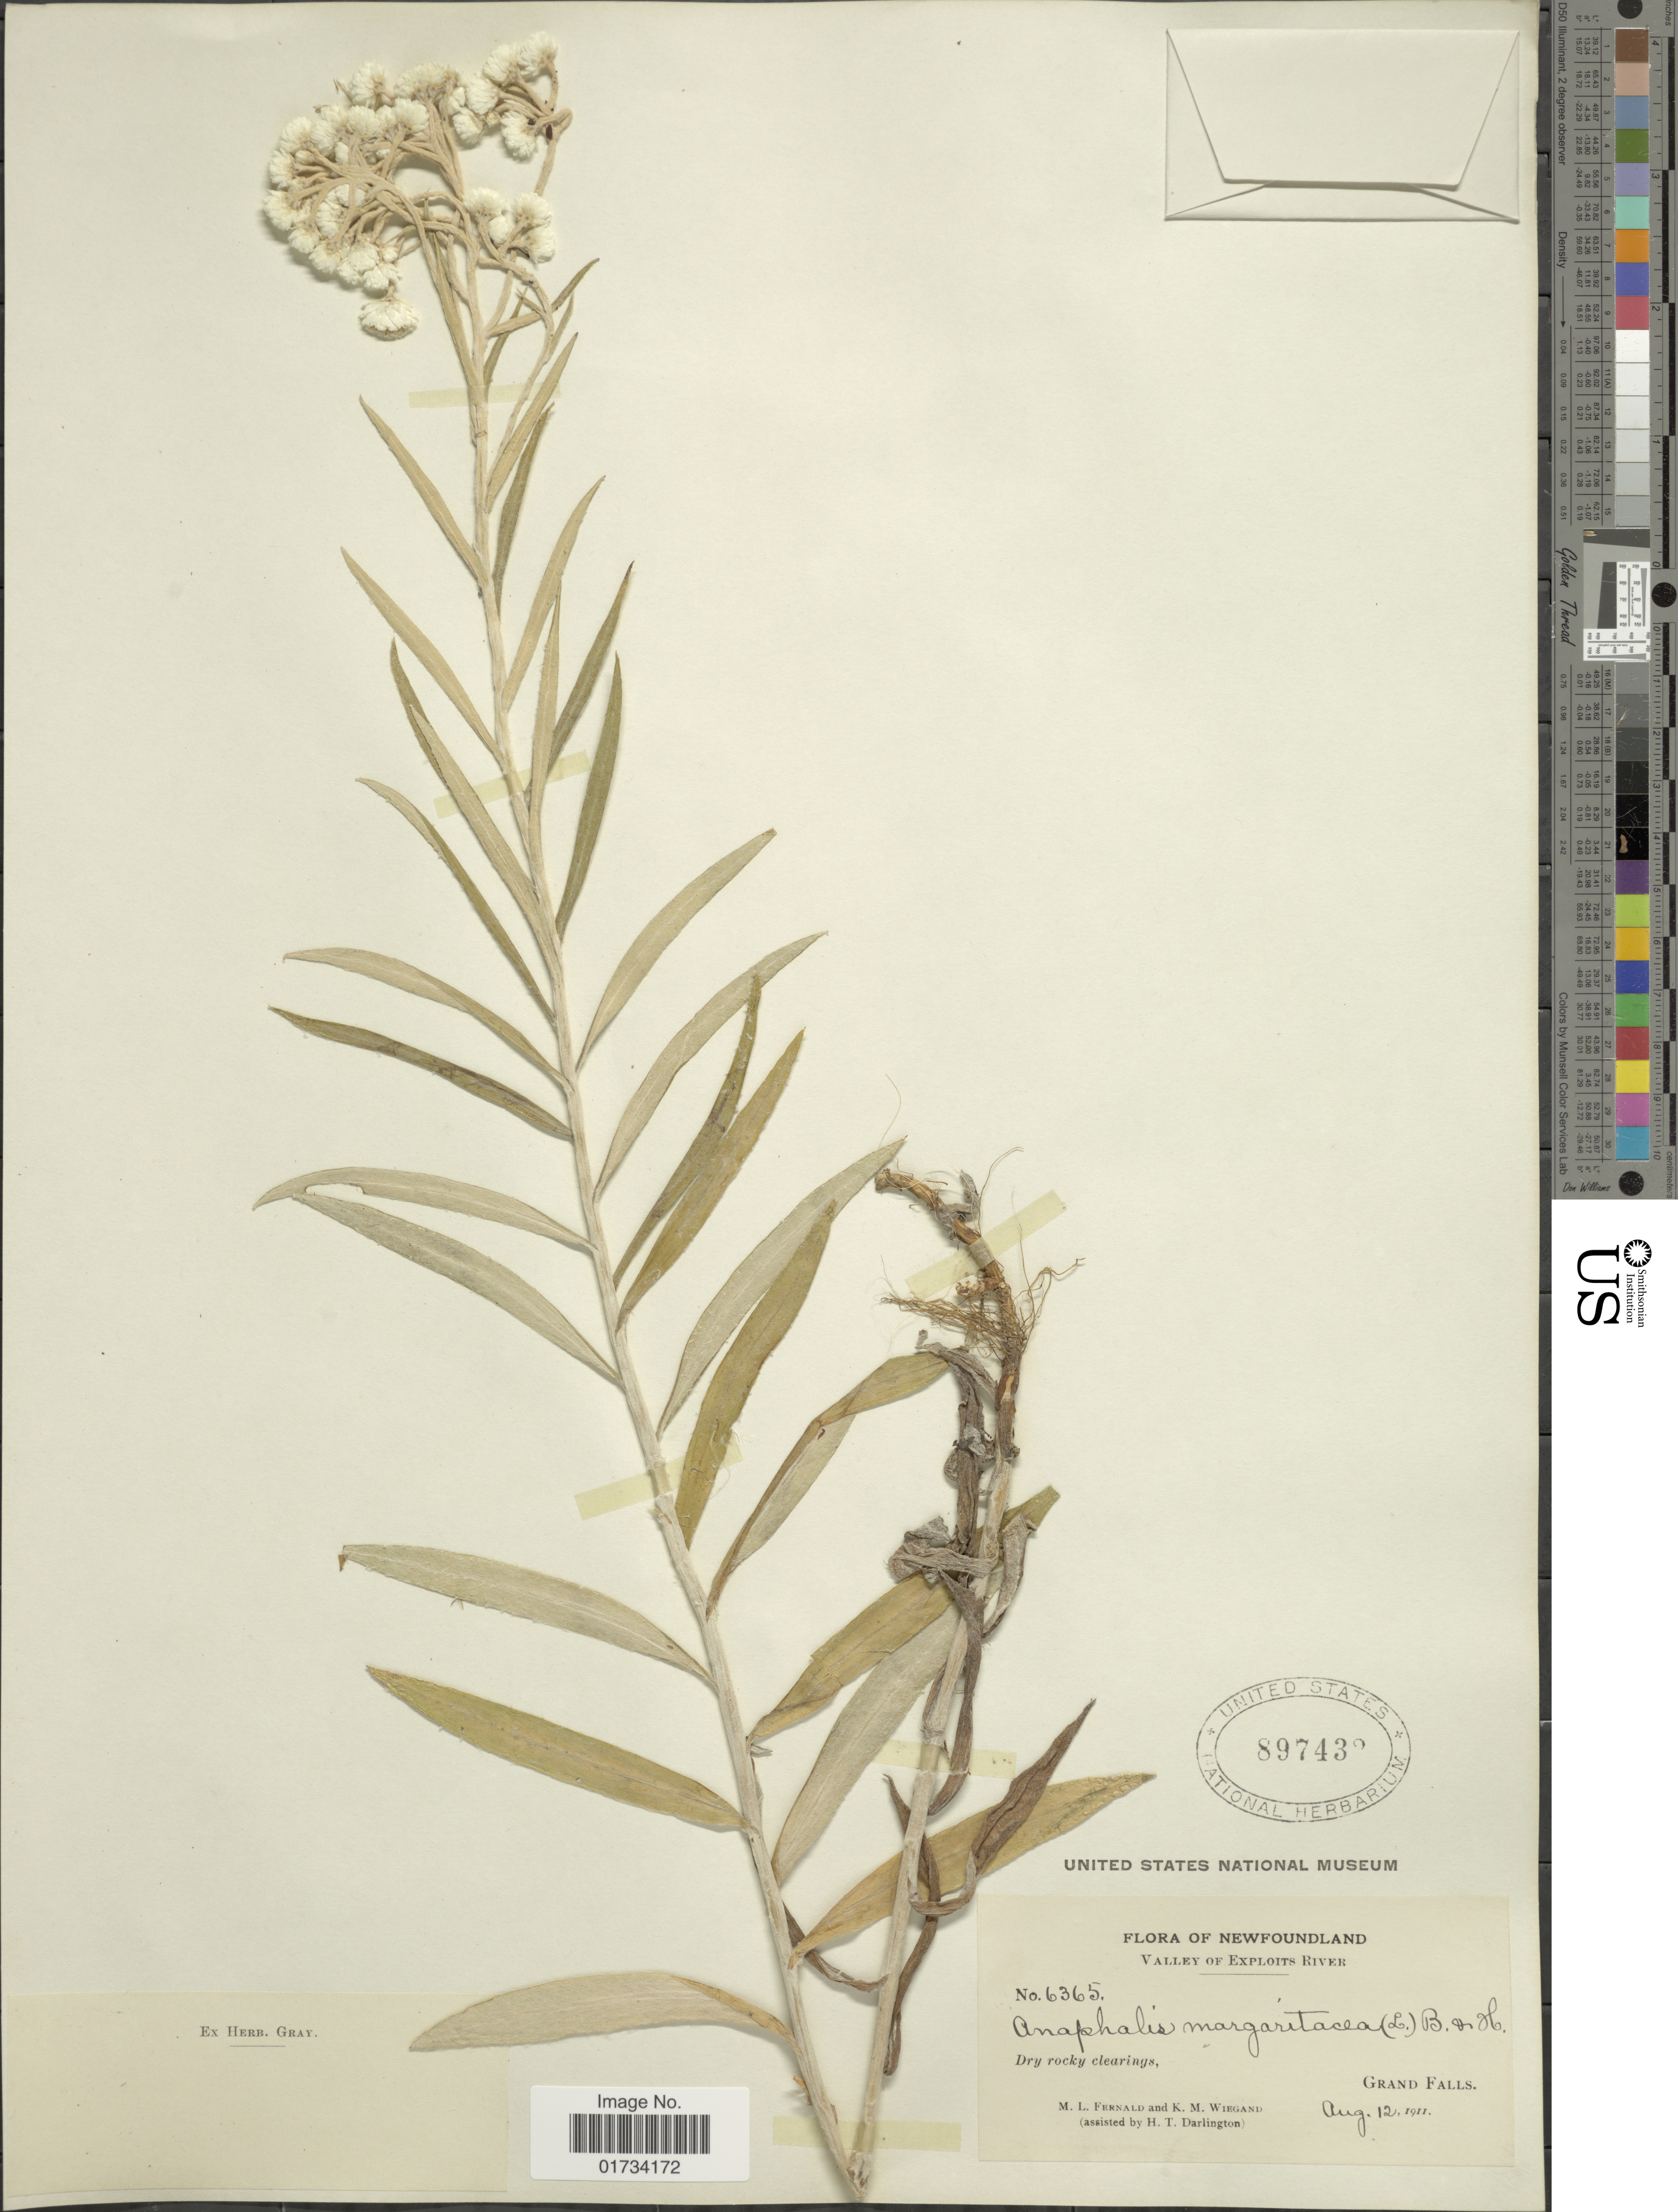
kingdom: Plantae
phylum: Tracheophyta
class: Magnoliopsida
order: Asterales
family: Asteraceae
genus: Anaphalis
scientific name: Anaphalis margaritacea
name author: (L.) Benth. & Hook. f.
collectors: M. L. Fernald, K. M. Wiegand & H. Darlington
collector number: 6365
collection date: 1911-08-12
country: Canada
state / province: Newfoundland and Labrador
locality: Valley of Exploits River, dry rocky clearings, Grand Falls